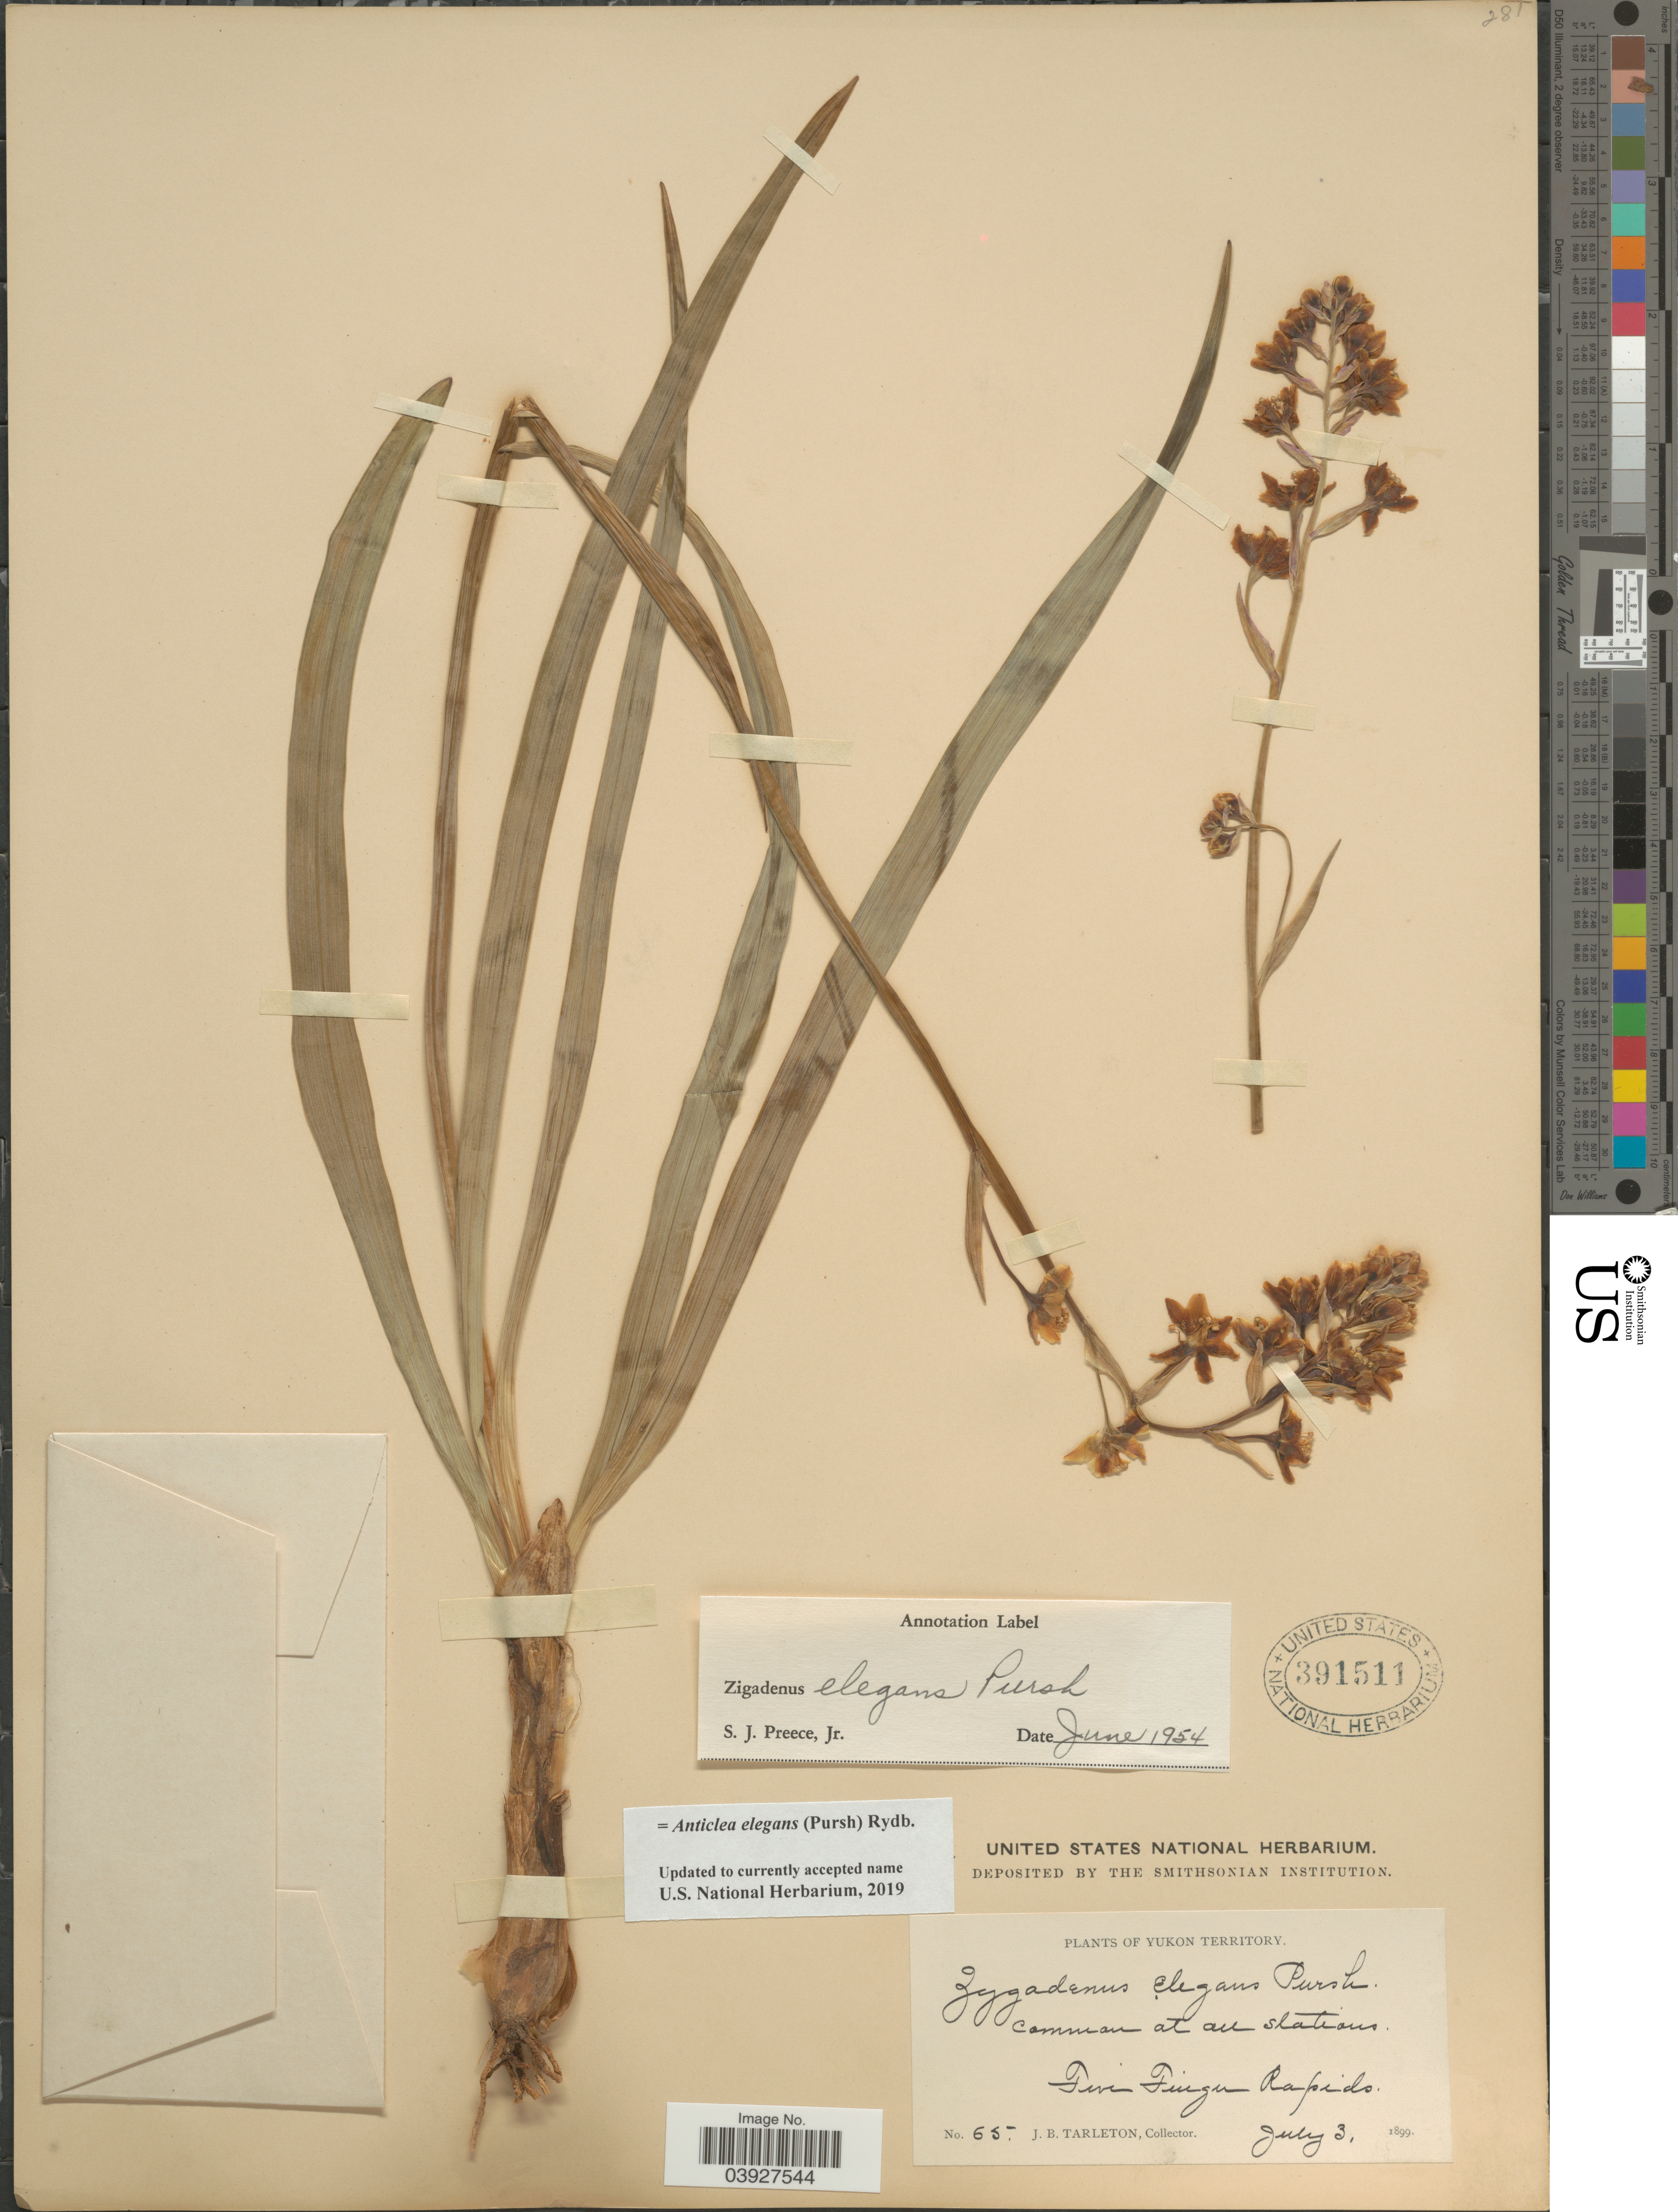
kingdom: Plantae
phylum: Tracheophyta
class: Liliopsida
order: Liliales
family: Melanthiaceae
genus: Anticlea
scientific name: Anticlea elegans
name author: (Pursh) Rydb.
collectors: J. Tarleton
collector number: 65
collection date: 1899-07-03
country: Canada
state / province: Yukon Territory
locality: Five Finger Rapids.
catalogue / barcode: US 391511